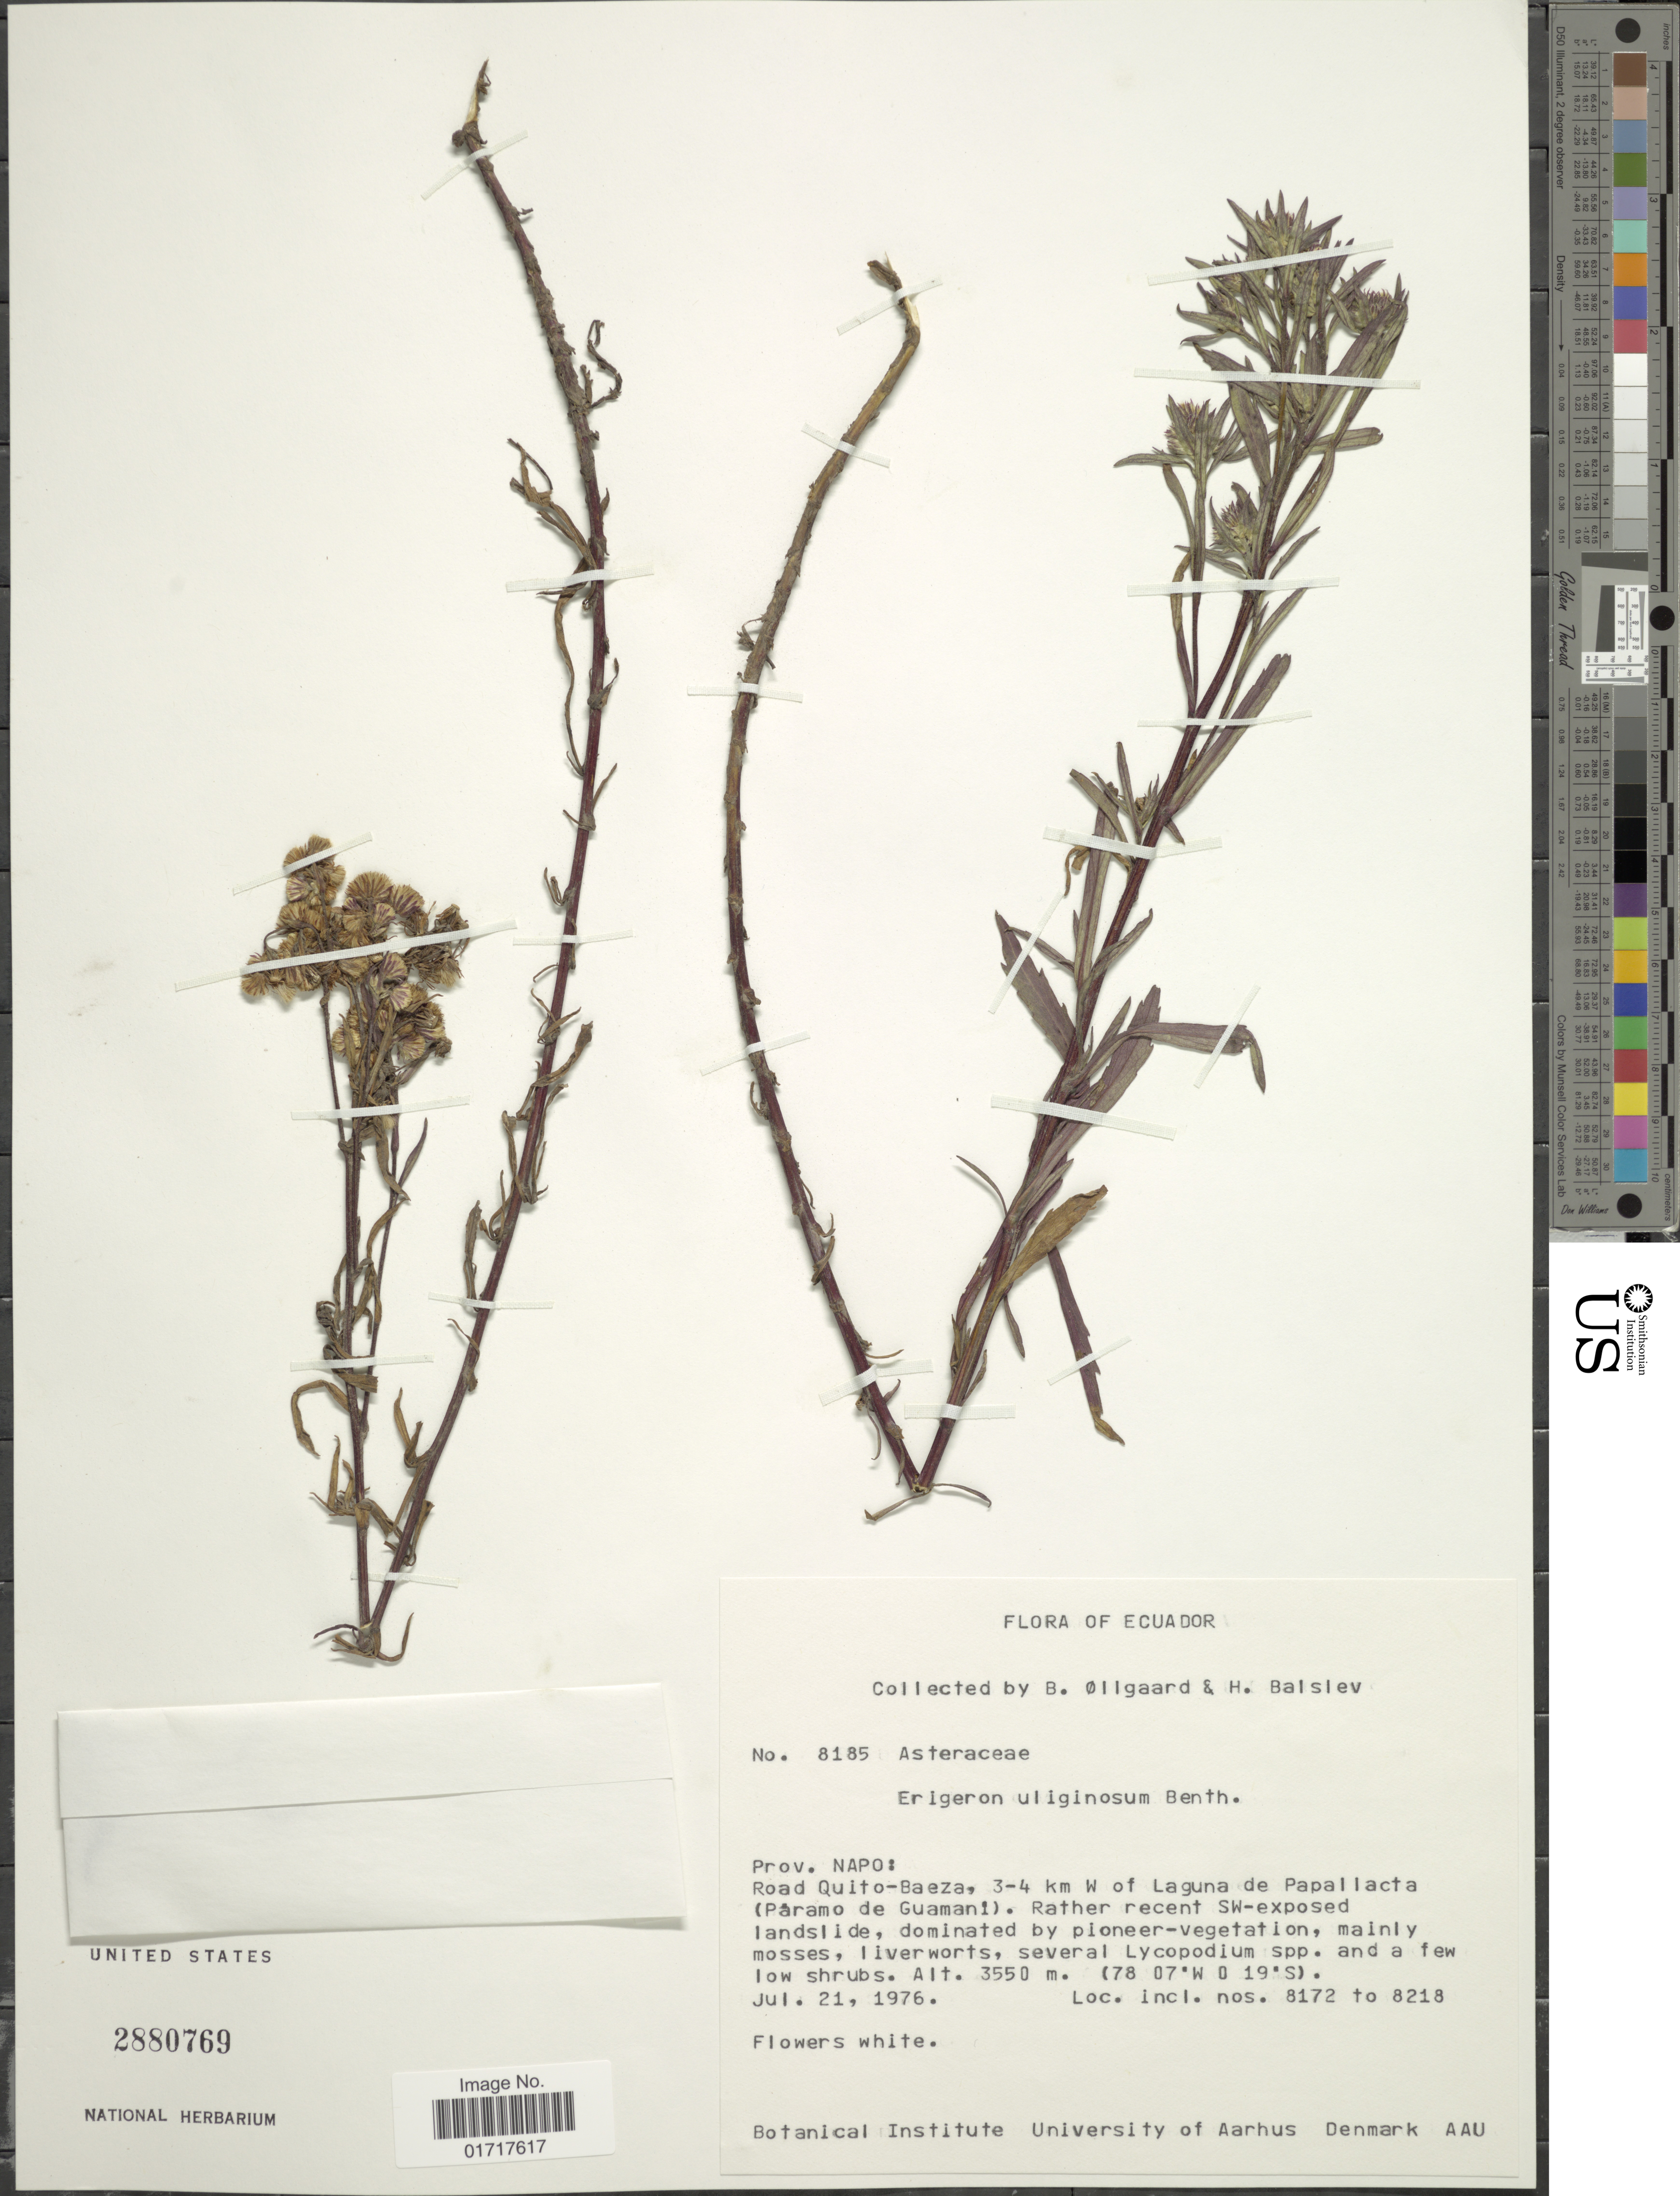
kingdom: Plantae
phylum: Tracheophyta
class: Magnoliopsida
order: Asterales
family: Asteraceae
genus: Conyza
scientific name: Conyza uliginosa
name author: (Benth.) Cuatrec.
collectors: B. Øllgaard & H. Balslev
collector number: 8185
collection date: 1976-07-21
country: Ecuador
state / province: Napo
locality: Prov. Napo. Road Quito-Baeza, 3-4 W of Laguna de Papallacta (Paramo de Guamani).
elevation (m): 3550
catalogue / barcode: US 2880769